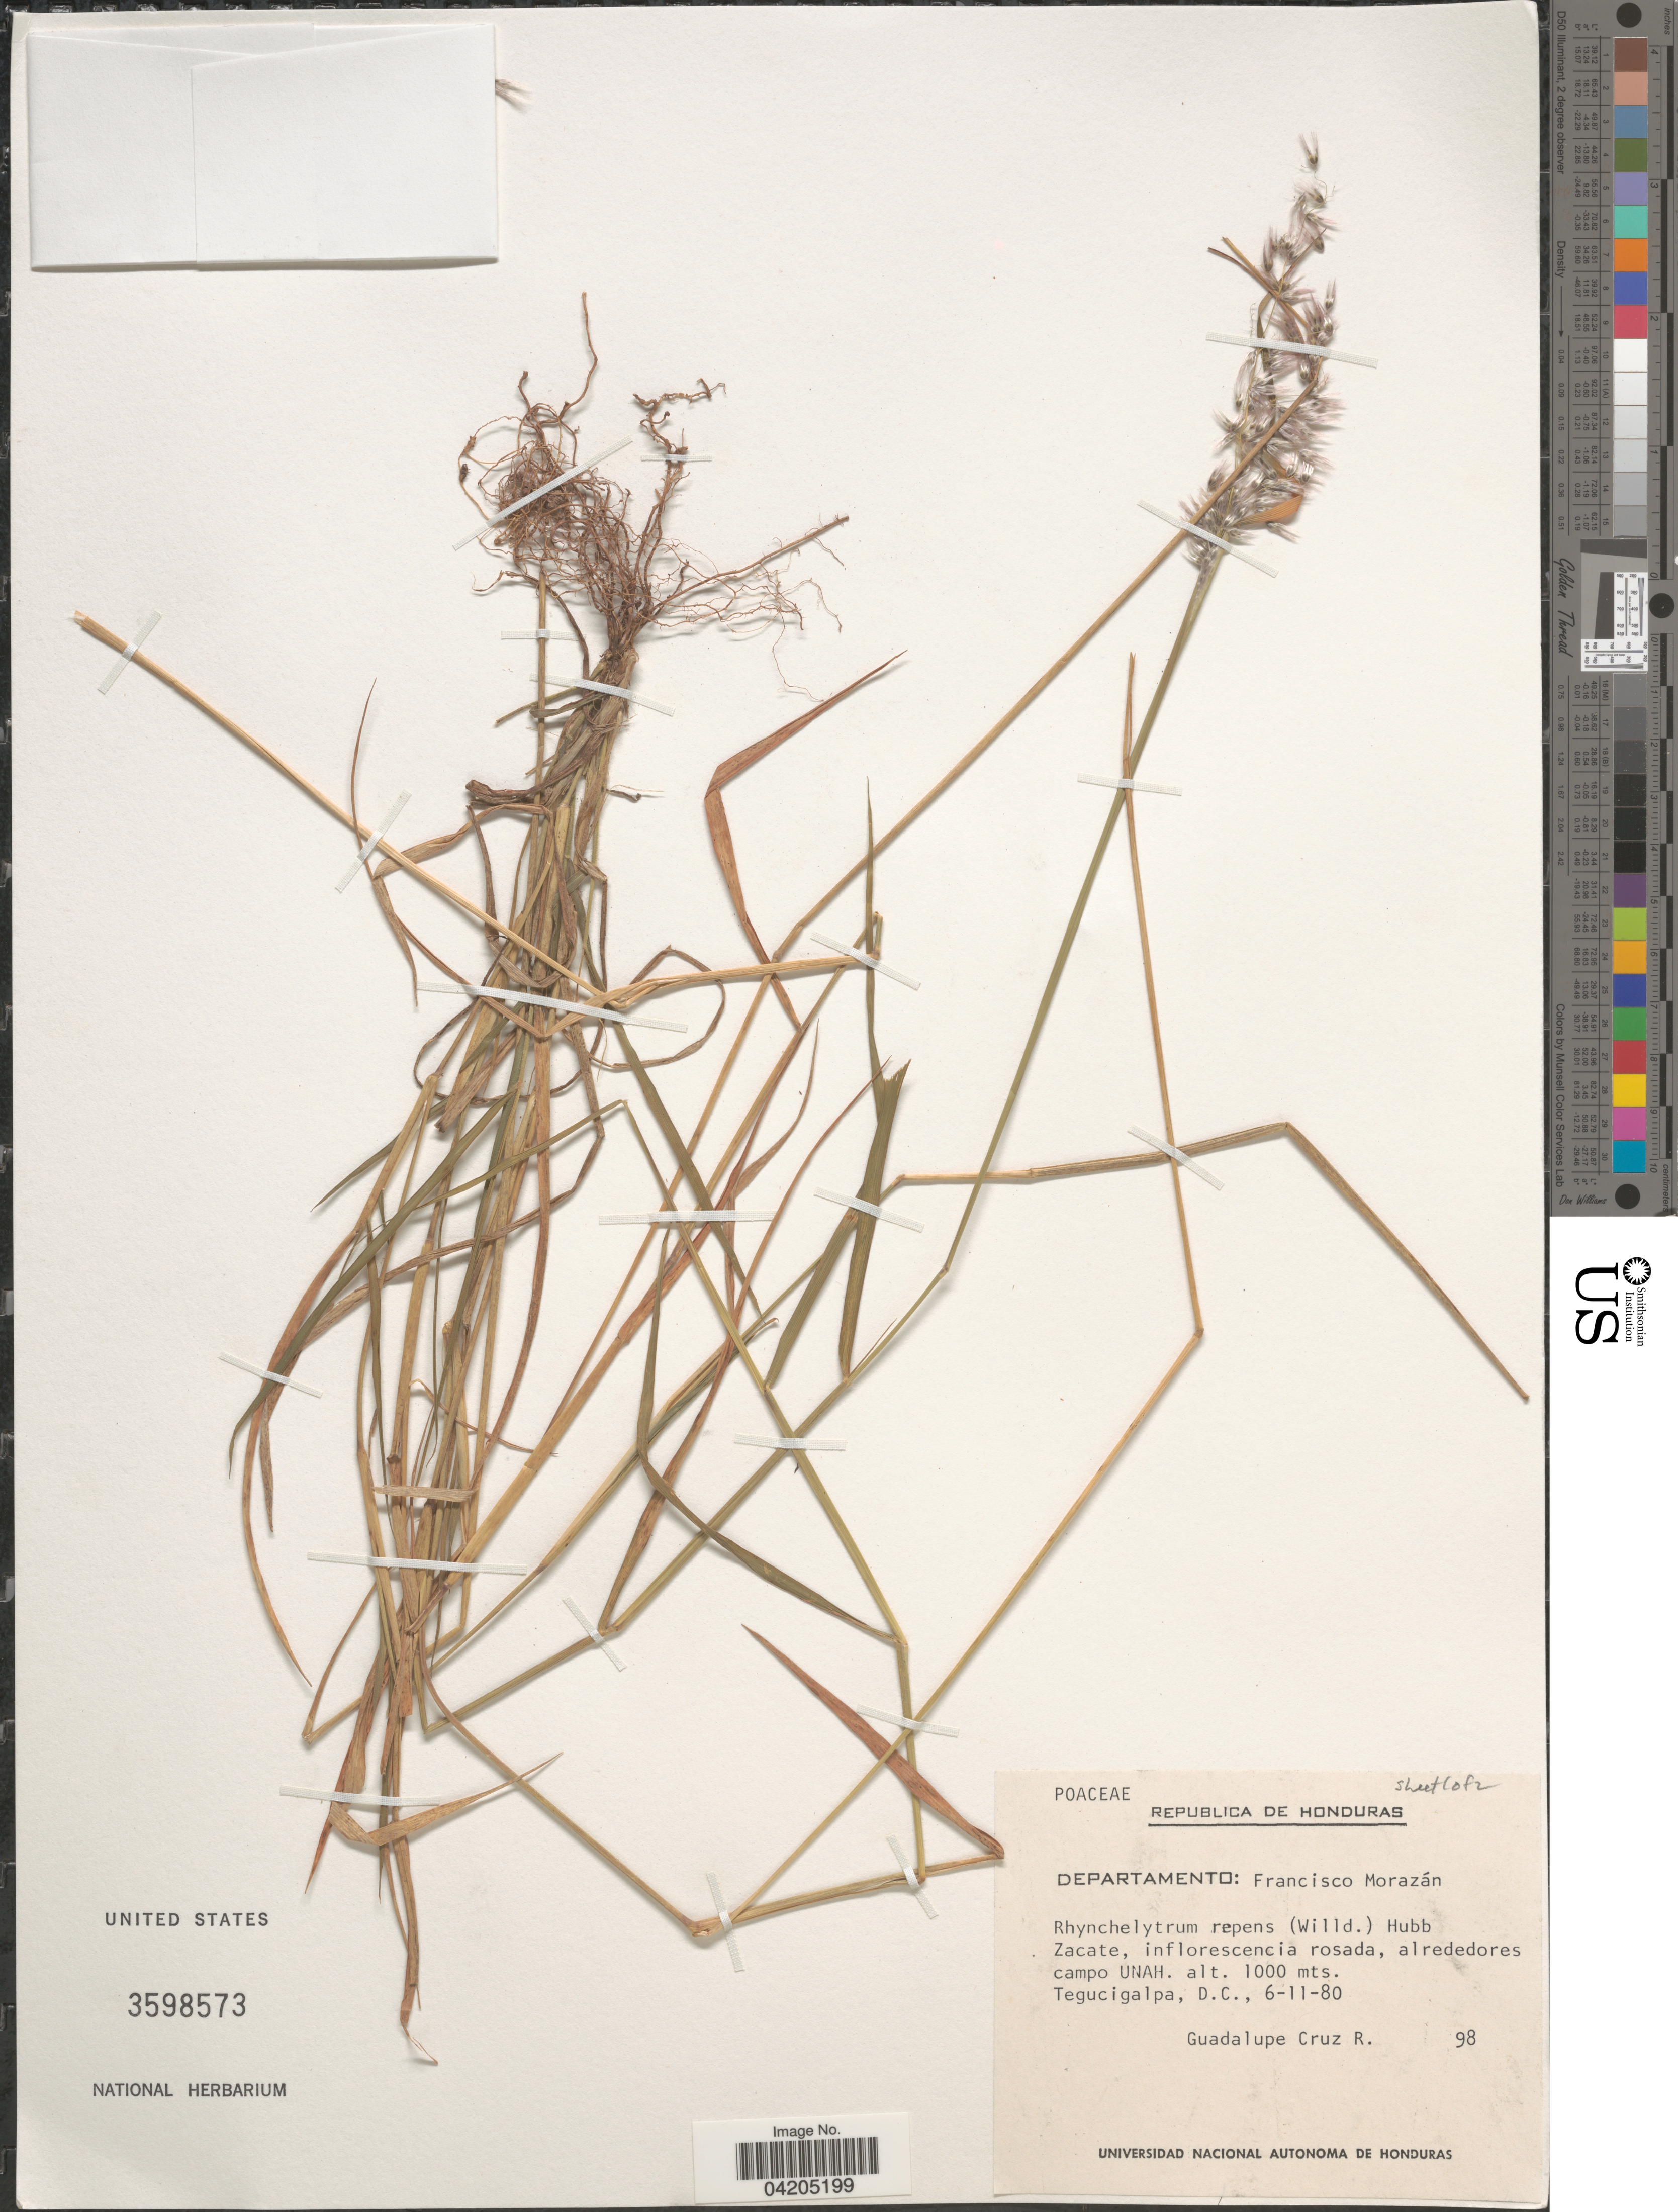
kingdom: Plantae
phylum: Tracheophyta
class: Liliopsida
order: Poales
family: Poaceae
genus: Melinis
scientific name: Melinis repens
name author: (Willd.) Zizka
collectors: G. Cruz R.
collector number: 98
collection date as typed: Transcribed d/m/y: 6/11/80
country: Honduras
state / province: Fco. Morazán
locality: Departamento: Francisco Morazán. Alrededores campo UNAH. Tegucigalpa, D.C.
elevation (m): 1000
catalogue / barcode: US 3598573